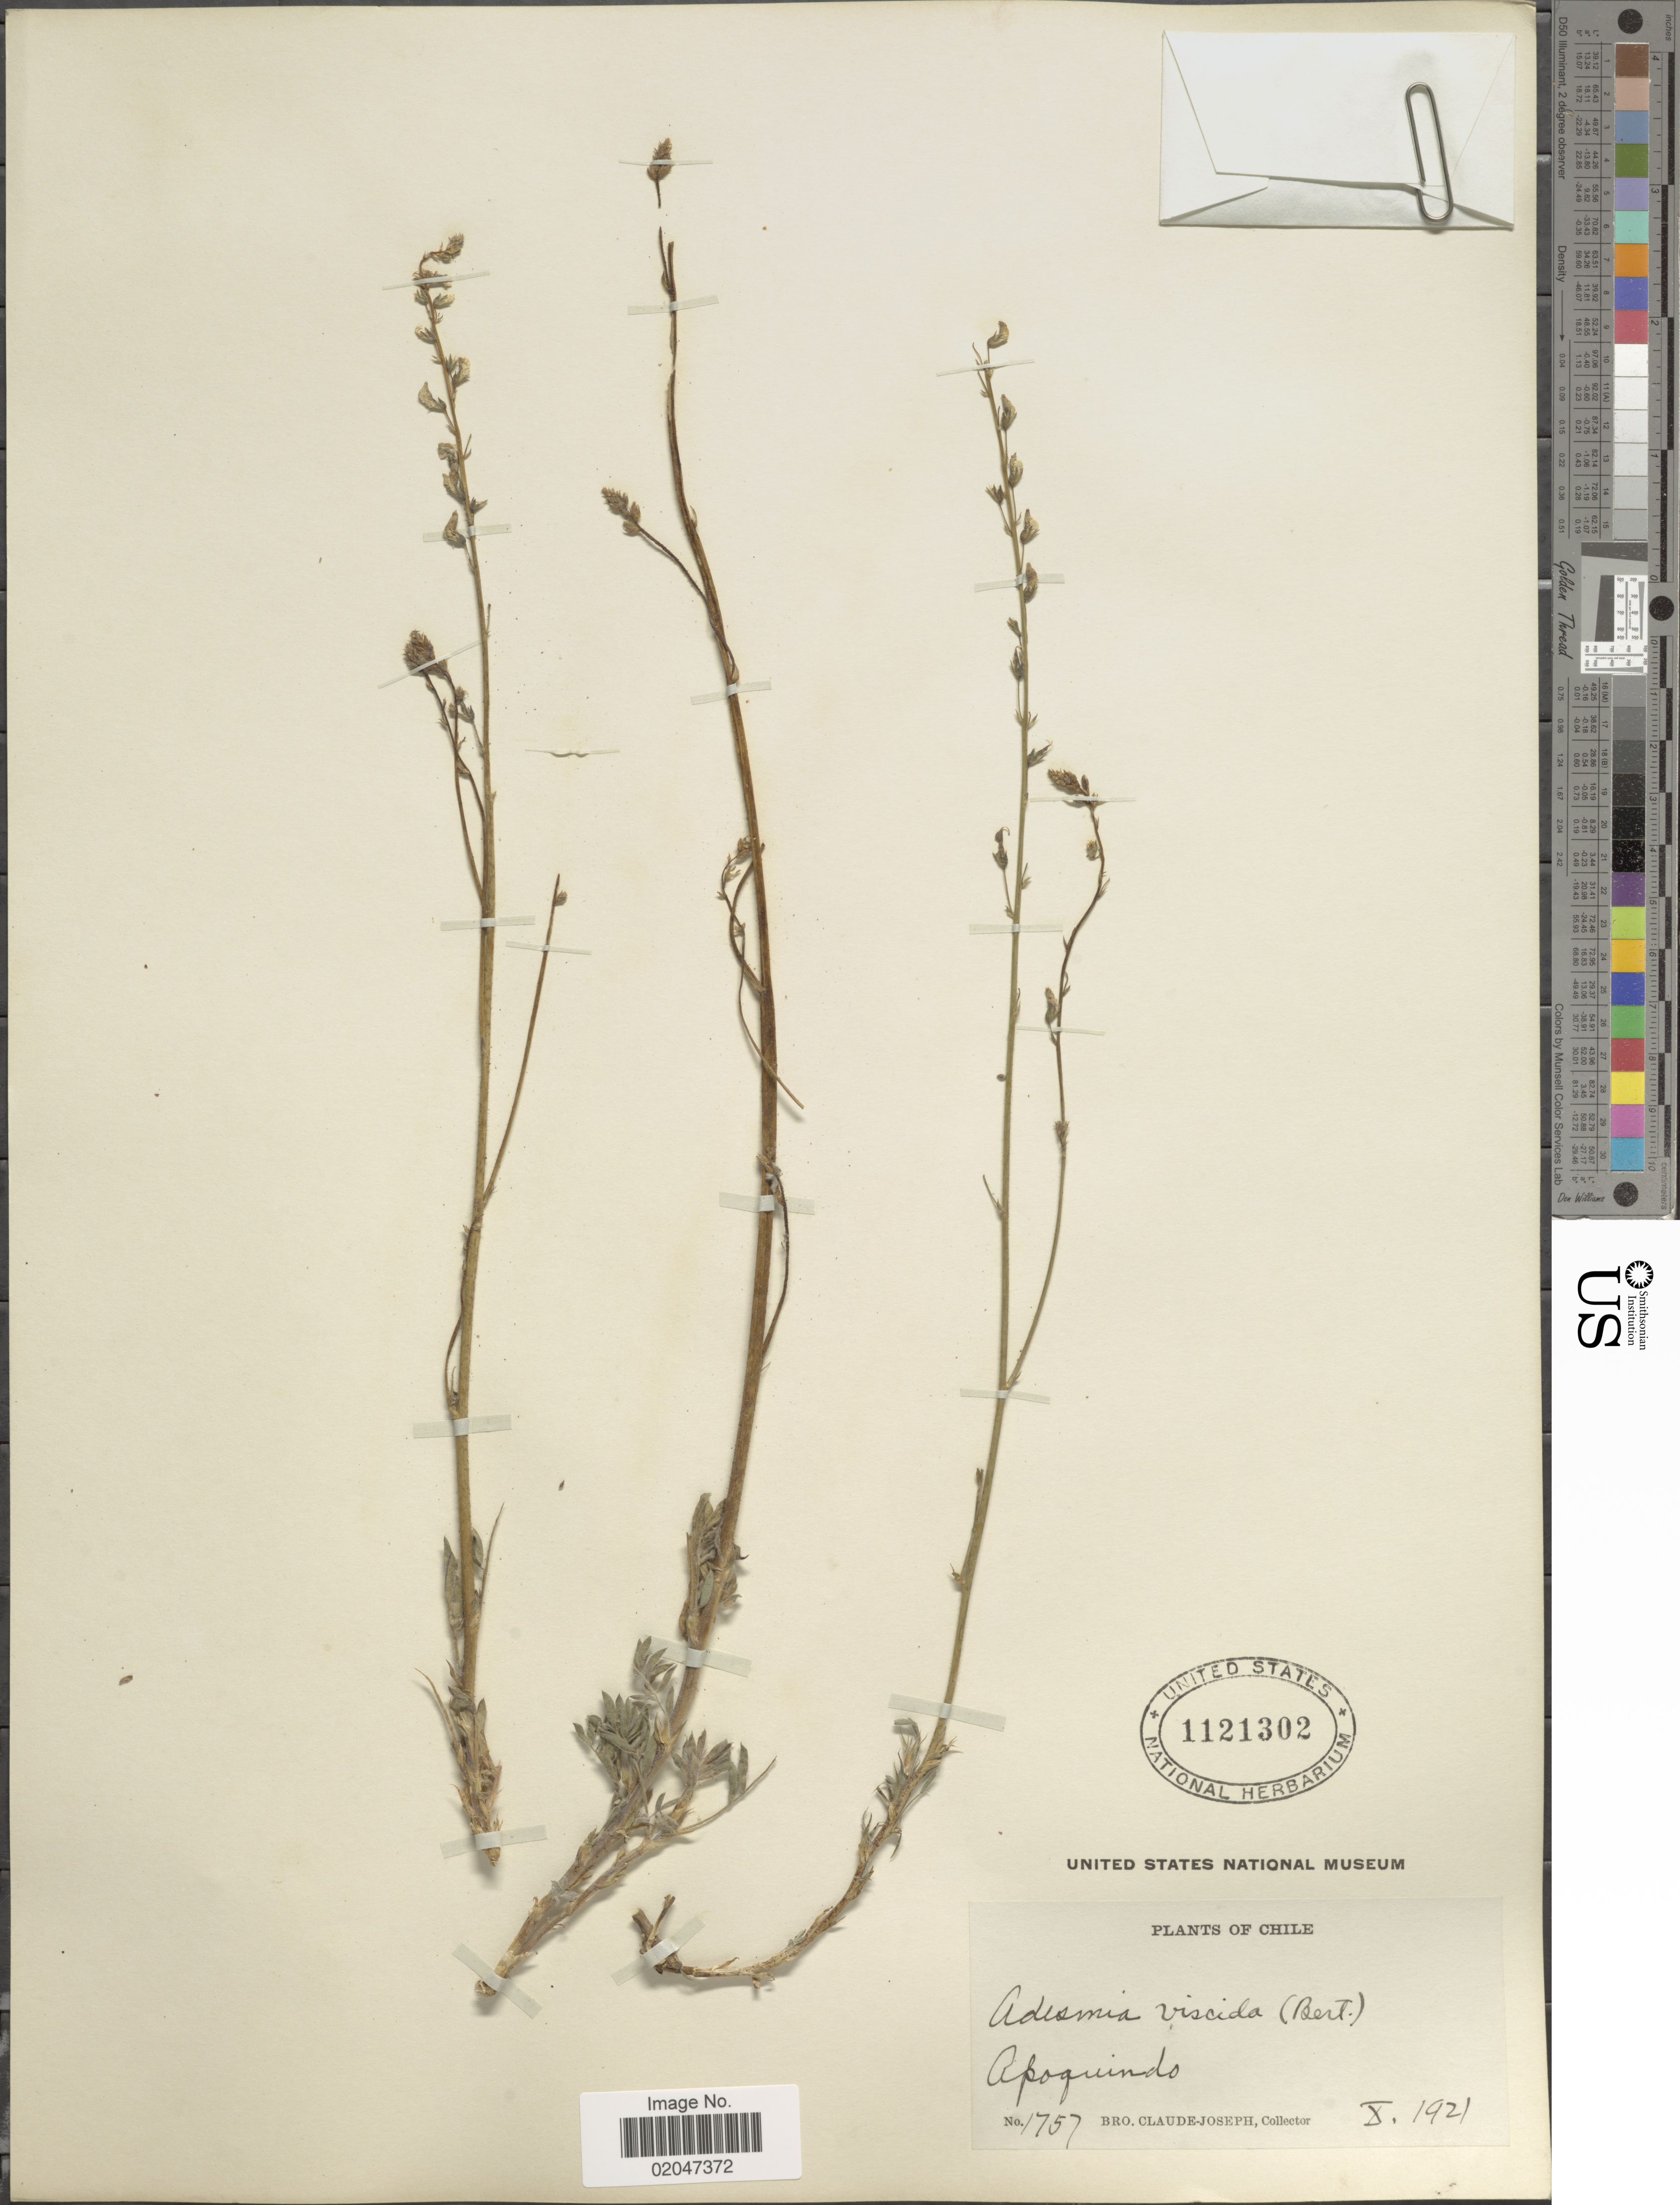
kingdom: Plantae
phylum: Tracheophyta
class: Magnoliopsida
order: Fabales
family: Fabaceae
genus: Adesmia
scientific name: Adesmia viscida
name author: Bertero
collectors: Bro. Claude-Joseph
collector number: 1757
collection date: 1921-10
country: Chile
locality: Apoquindo.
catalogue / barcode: US 1121302